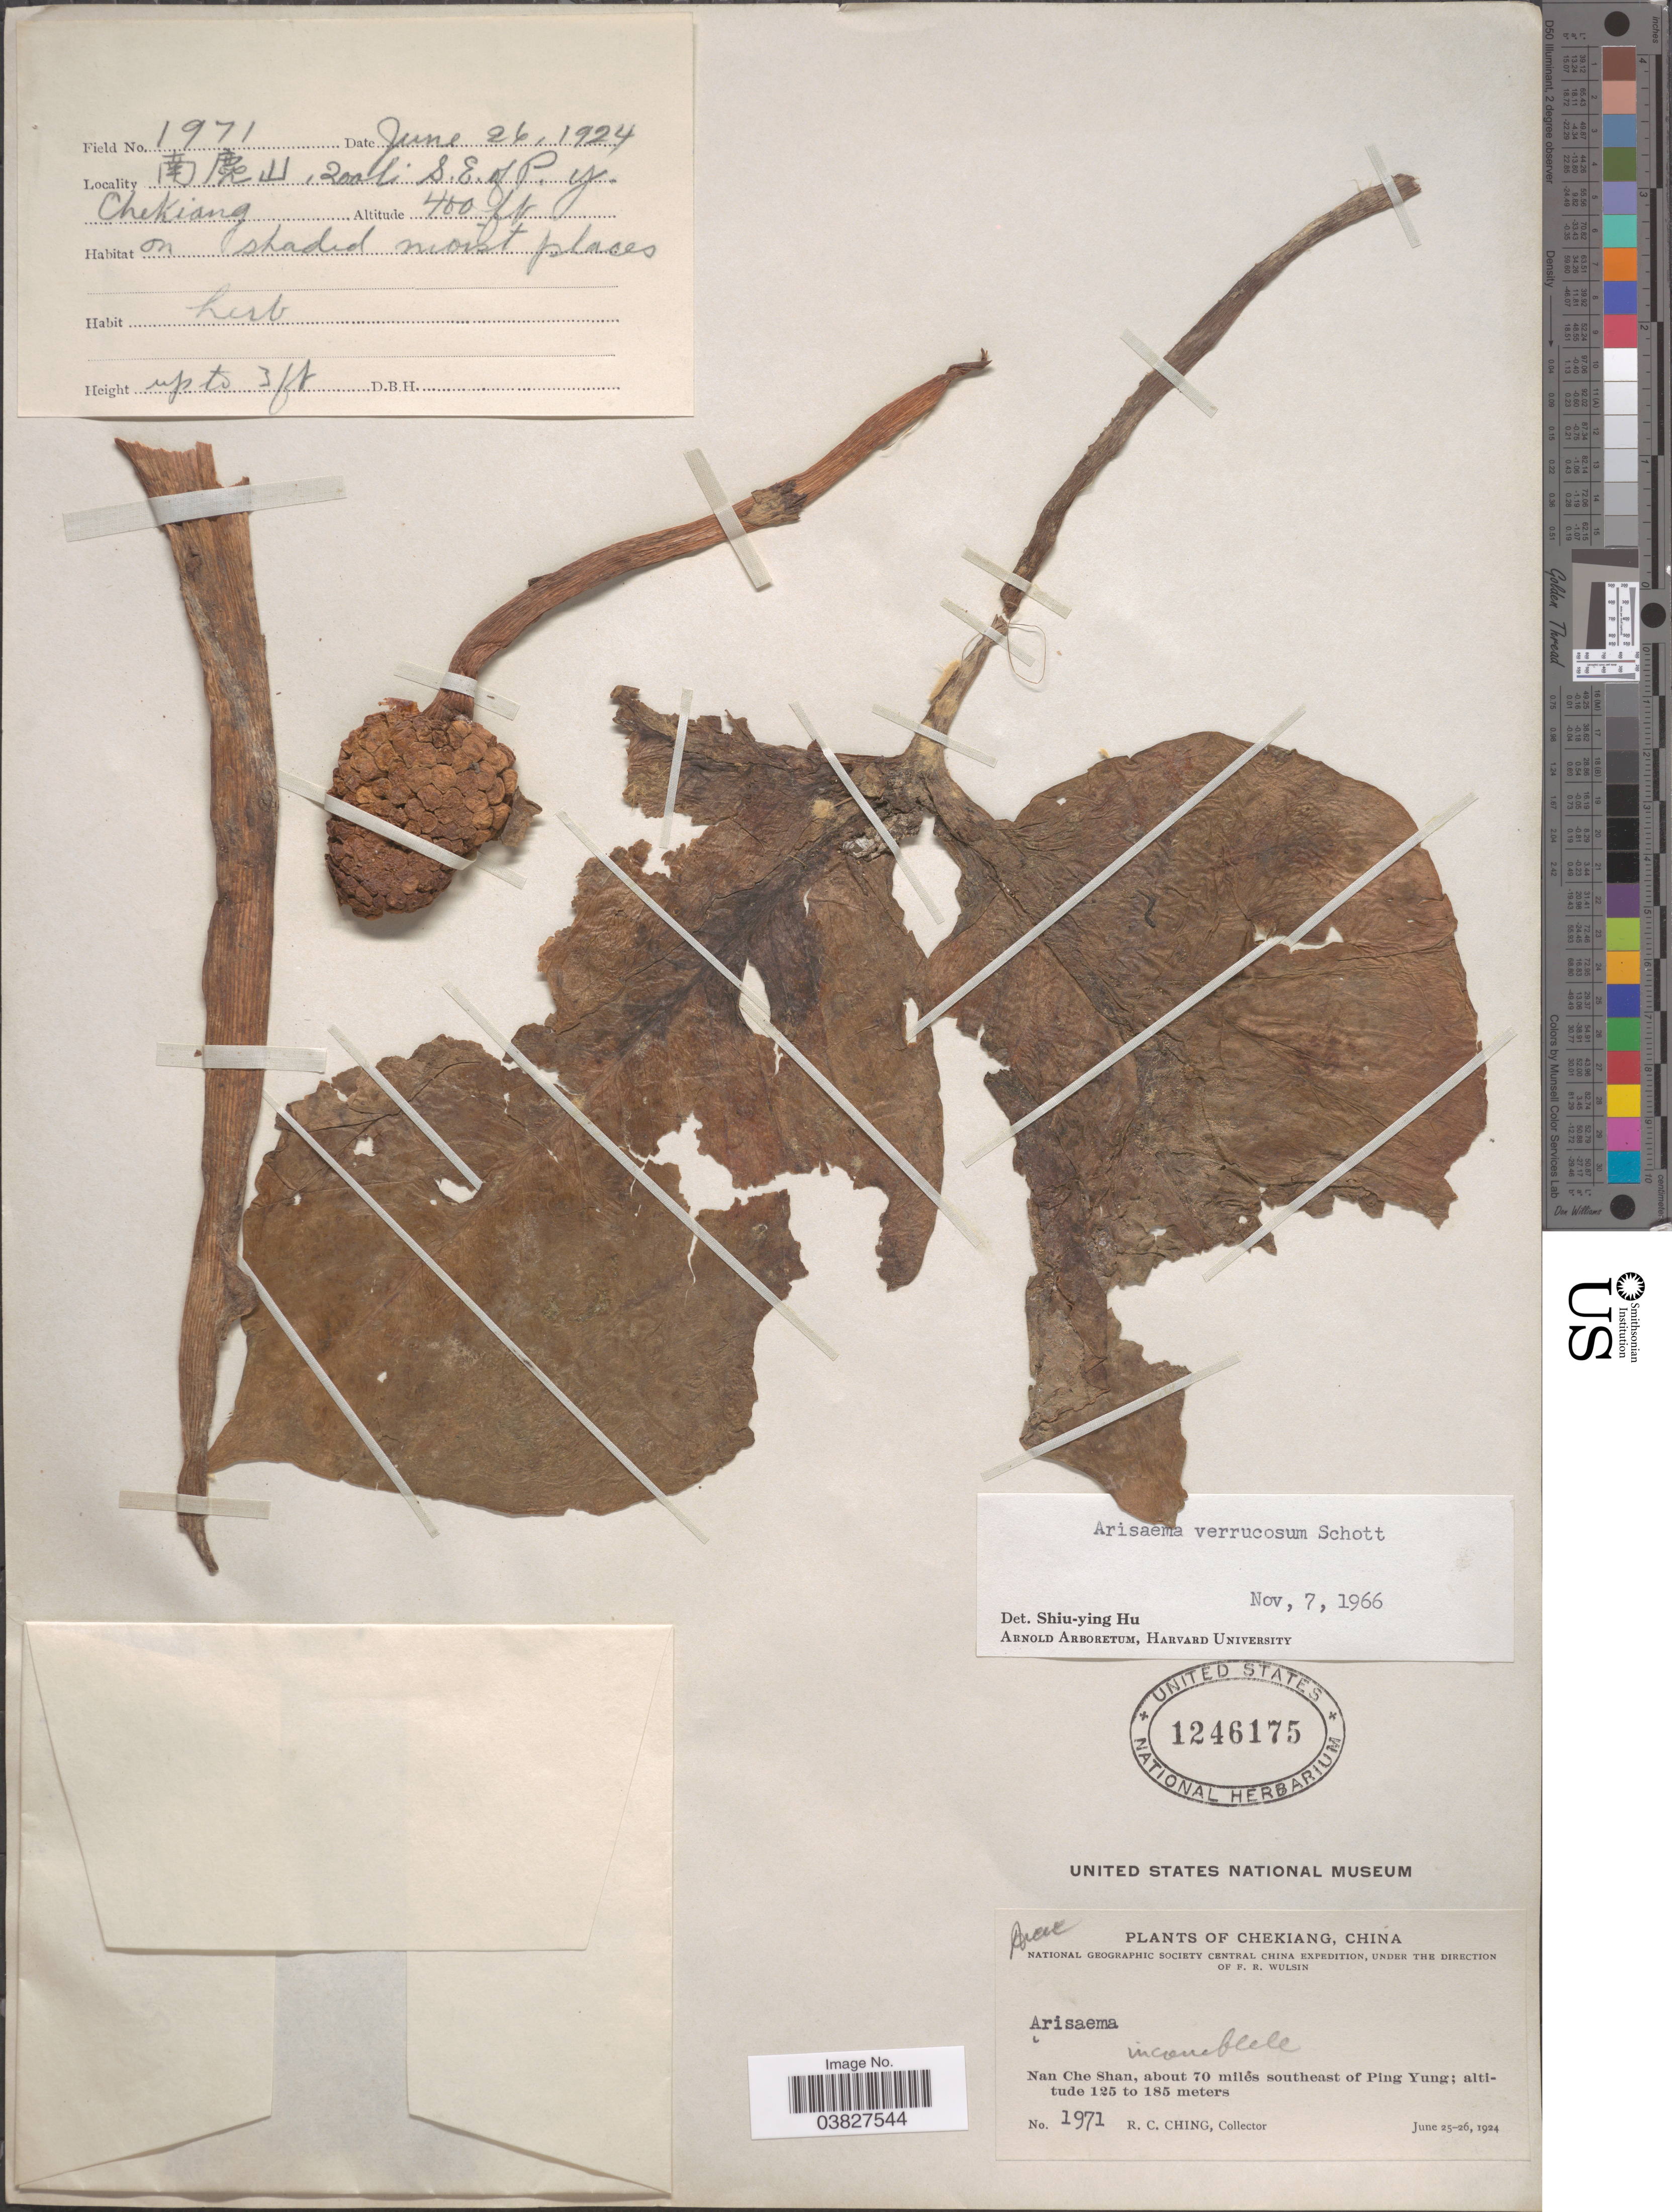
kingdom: Plantae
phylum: Tracheophyta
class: Liliopsida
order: Alismatales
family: Araceae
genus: Arisaema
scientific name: Arisaema verrucosum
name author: Schott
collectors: R. C. Ching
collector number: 1971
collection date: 1924-06-26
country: China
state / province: Zhejiang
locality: Chekiang. Nan Che Shan, about 70 miles southeast of Ping Yung. X, Zoali [interpreted] S. E. of P. Y. Checkiang.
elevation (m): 122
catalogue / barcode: US 1246175